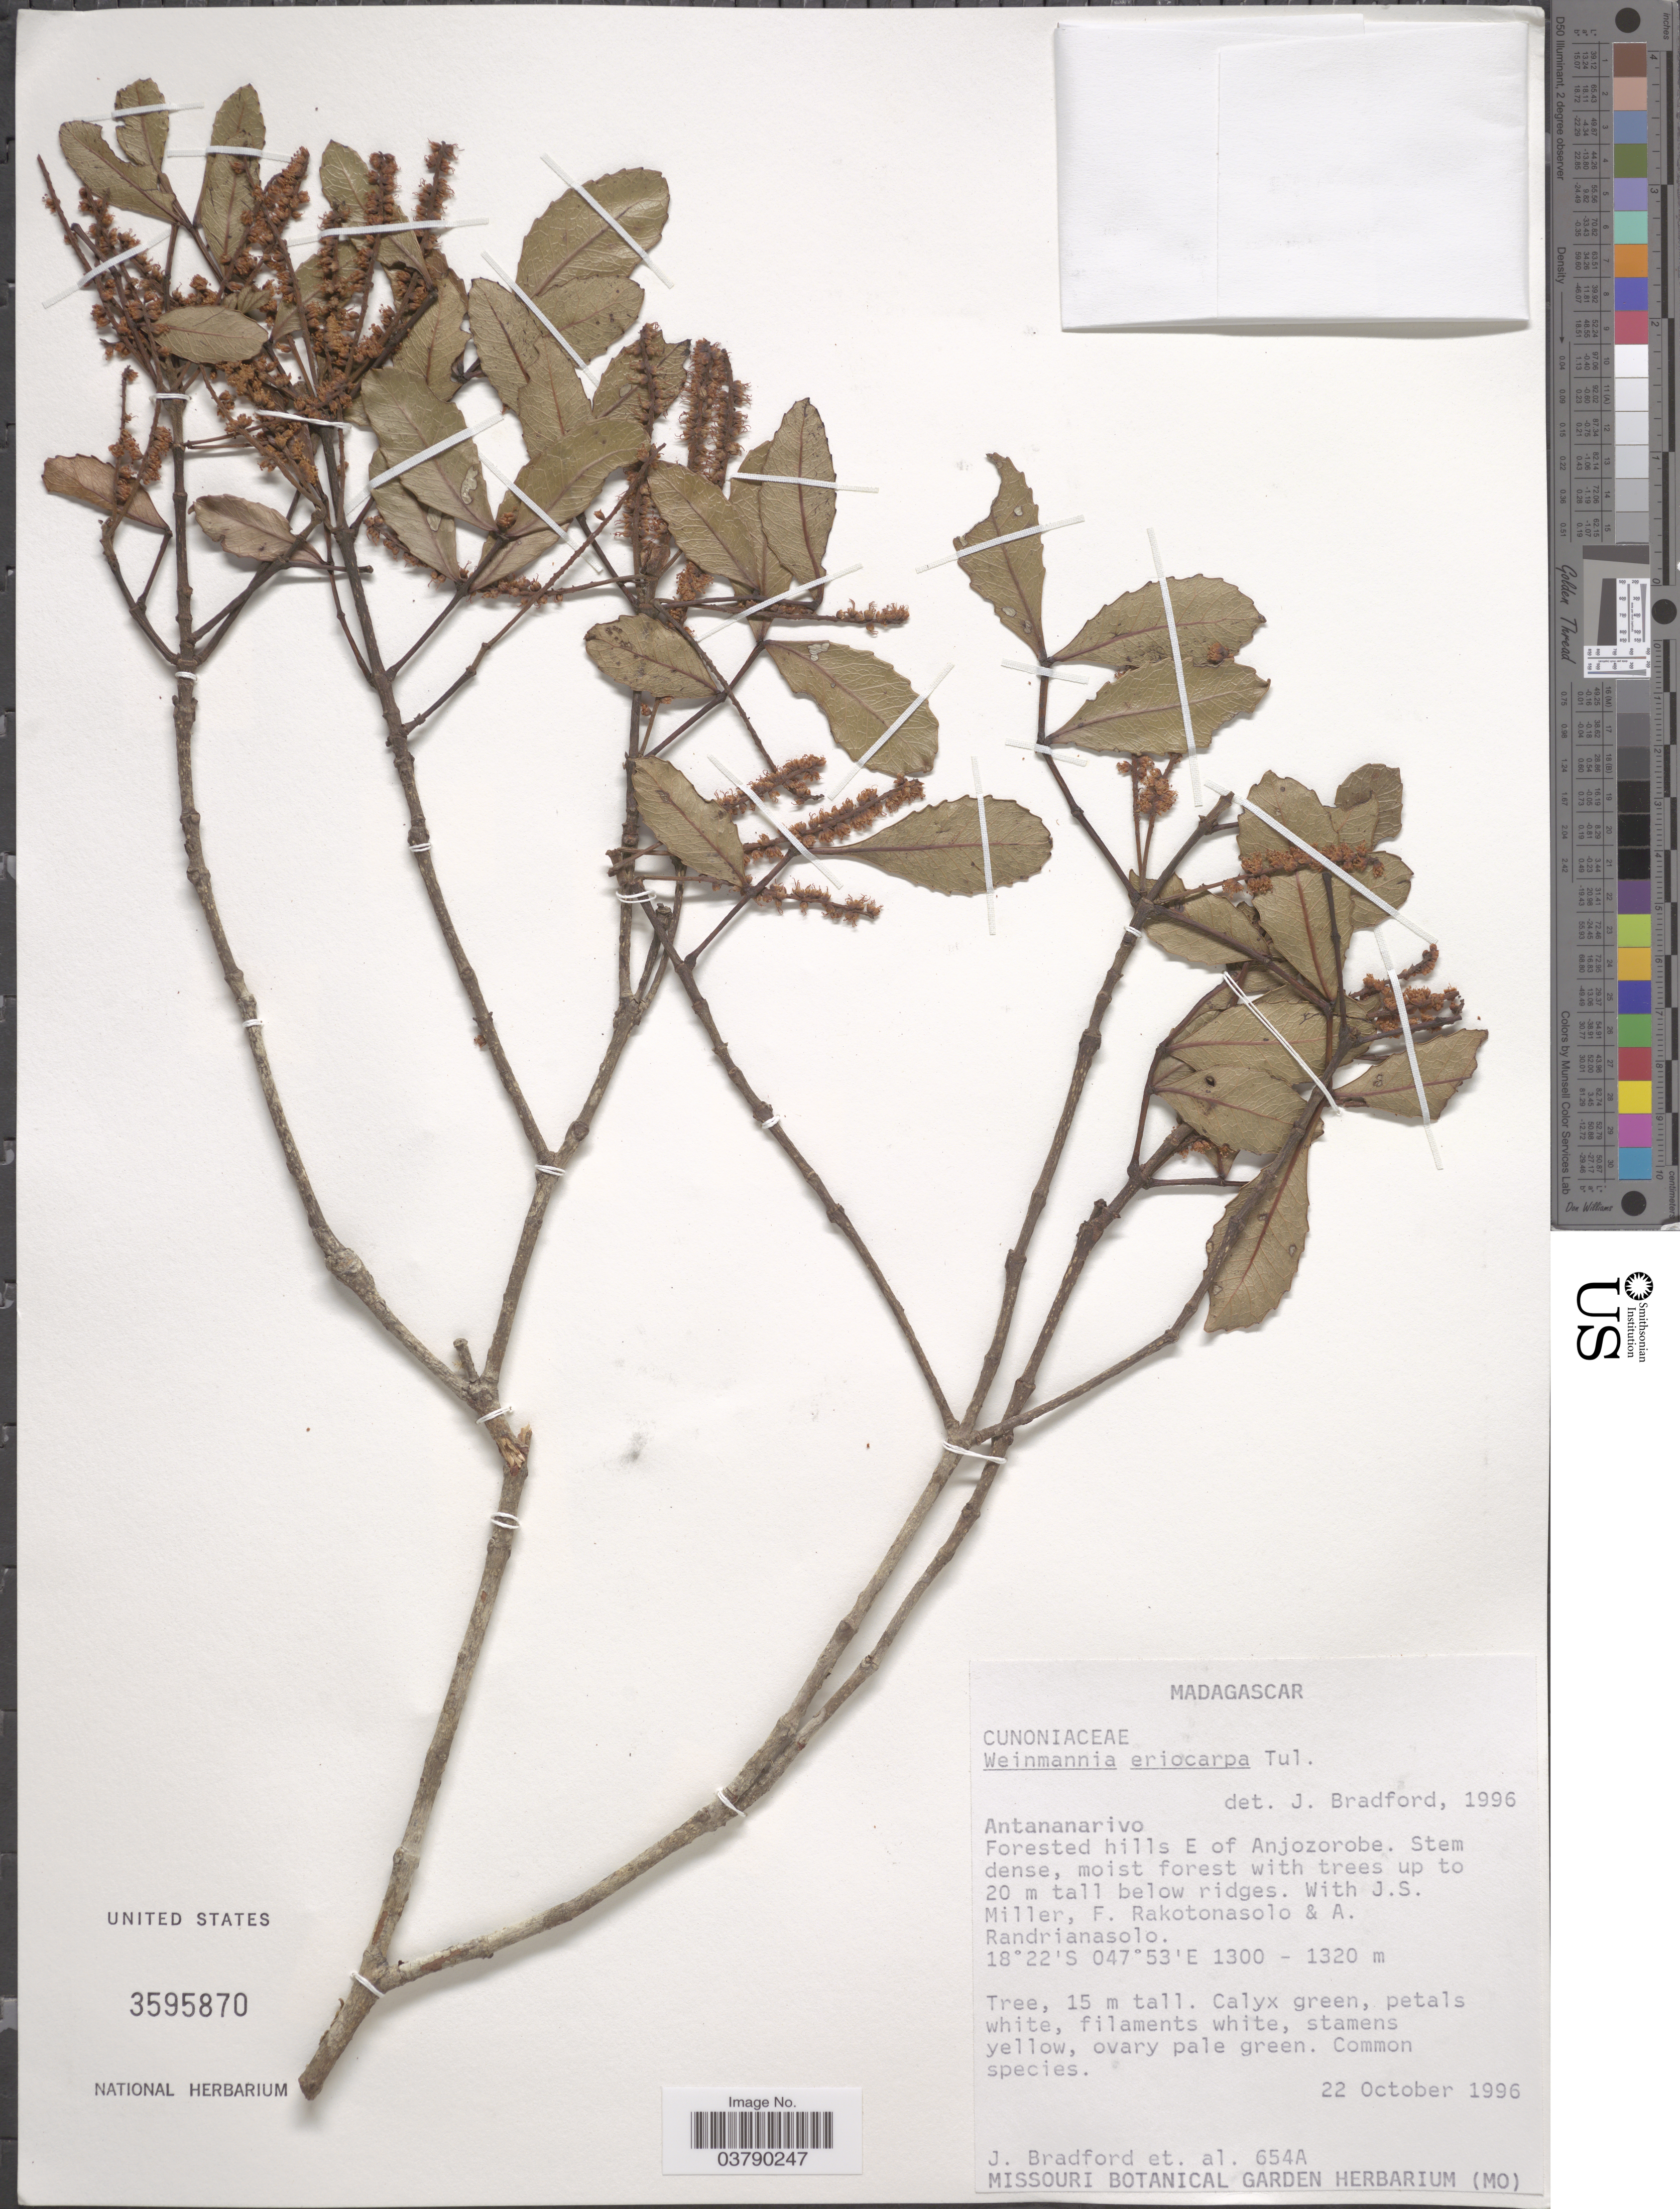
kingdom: Plantae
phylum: Tracheophyta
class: Magnoliopsida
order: Oxalidales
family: Cunoniaceae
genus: Pterophylla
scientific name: Pterophylla eriocarpa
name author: (Tul.) J. Bradford & Z.S. Rogers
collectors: J. Bradford, J. S. Miller, F. Rakotonasolo & A. Randrianasolo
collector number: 654A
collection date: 1996-10-22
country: Madagascar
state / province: Analamanga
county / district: Anjozorobe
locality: Forested hills E of Anjozorobe.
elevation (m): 1300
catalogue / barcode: US 3595870